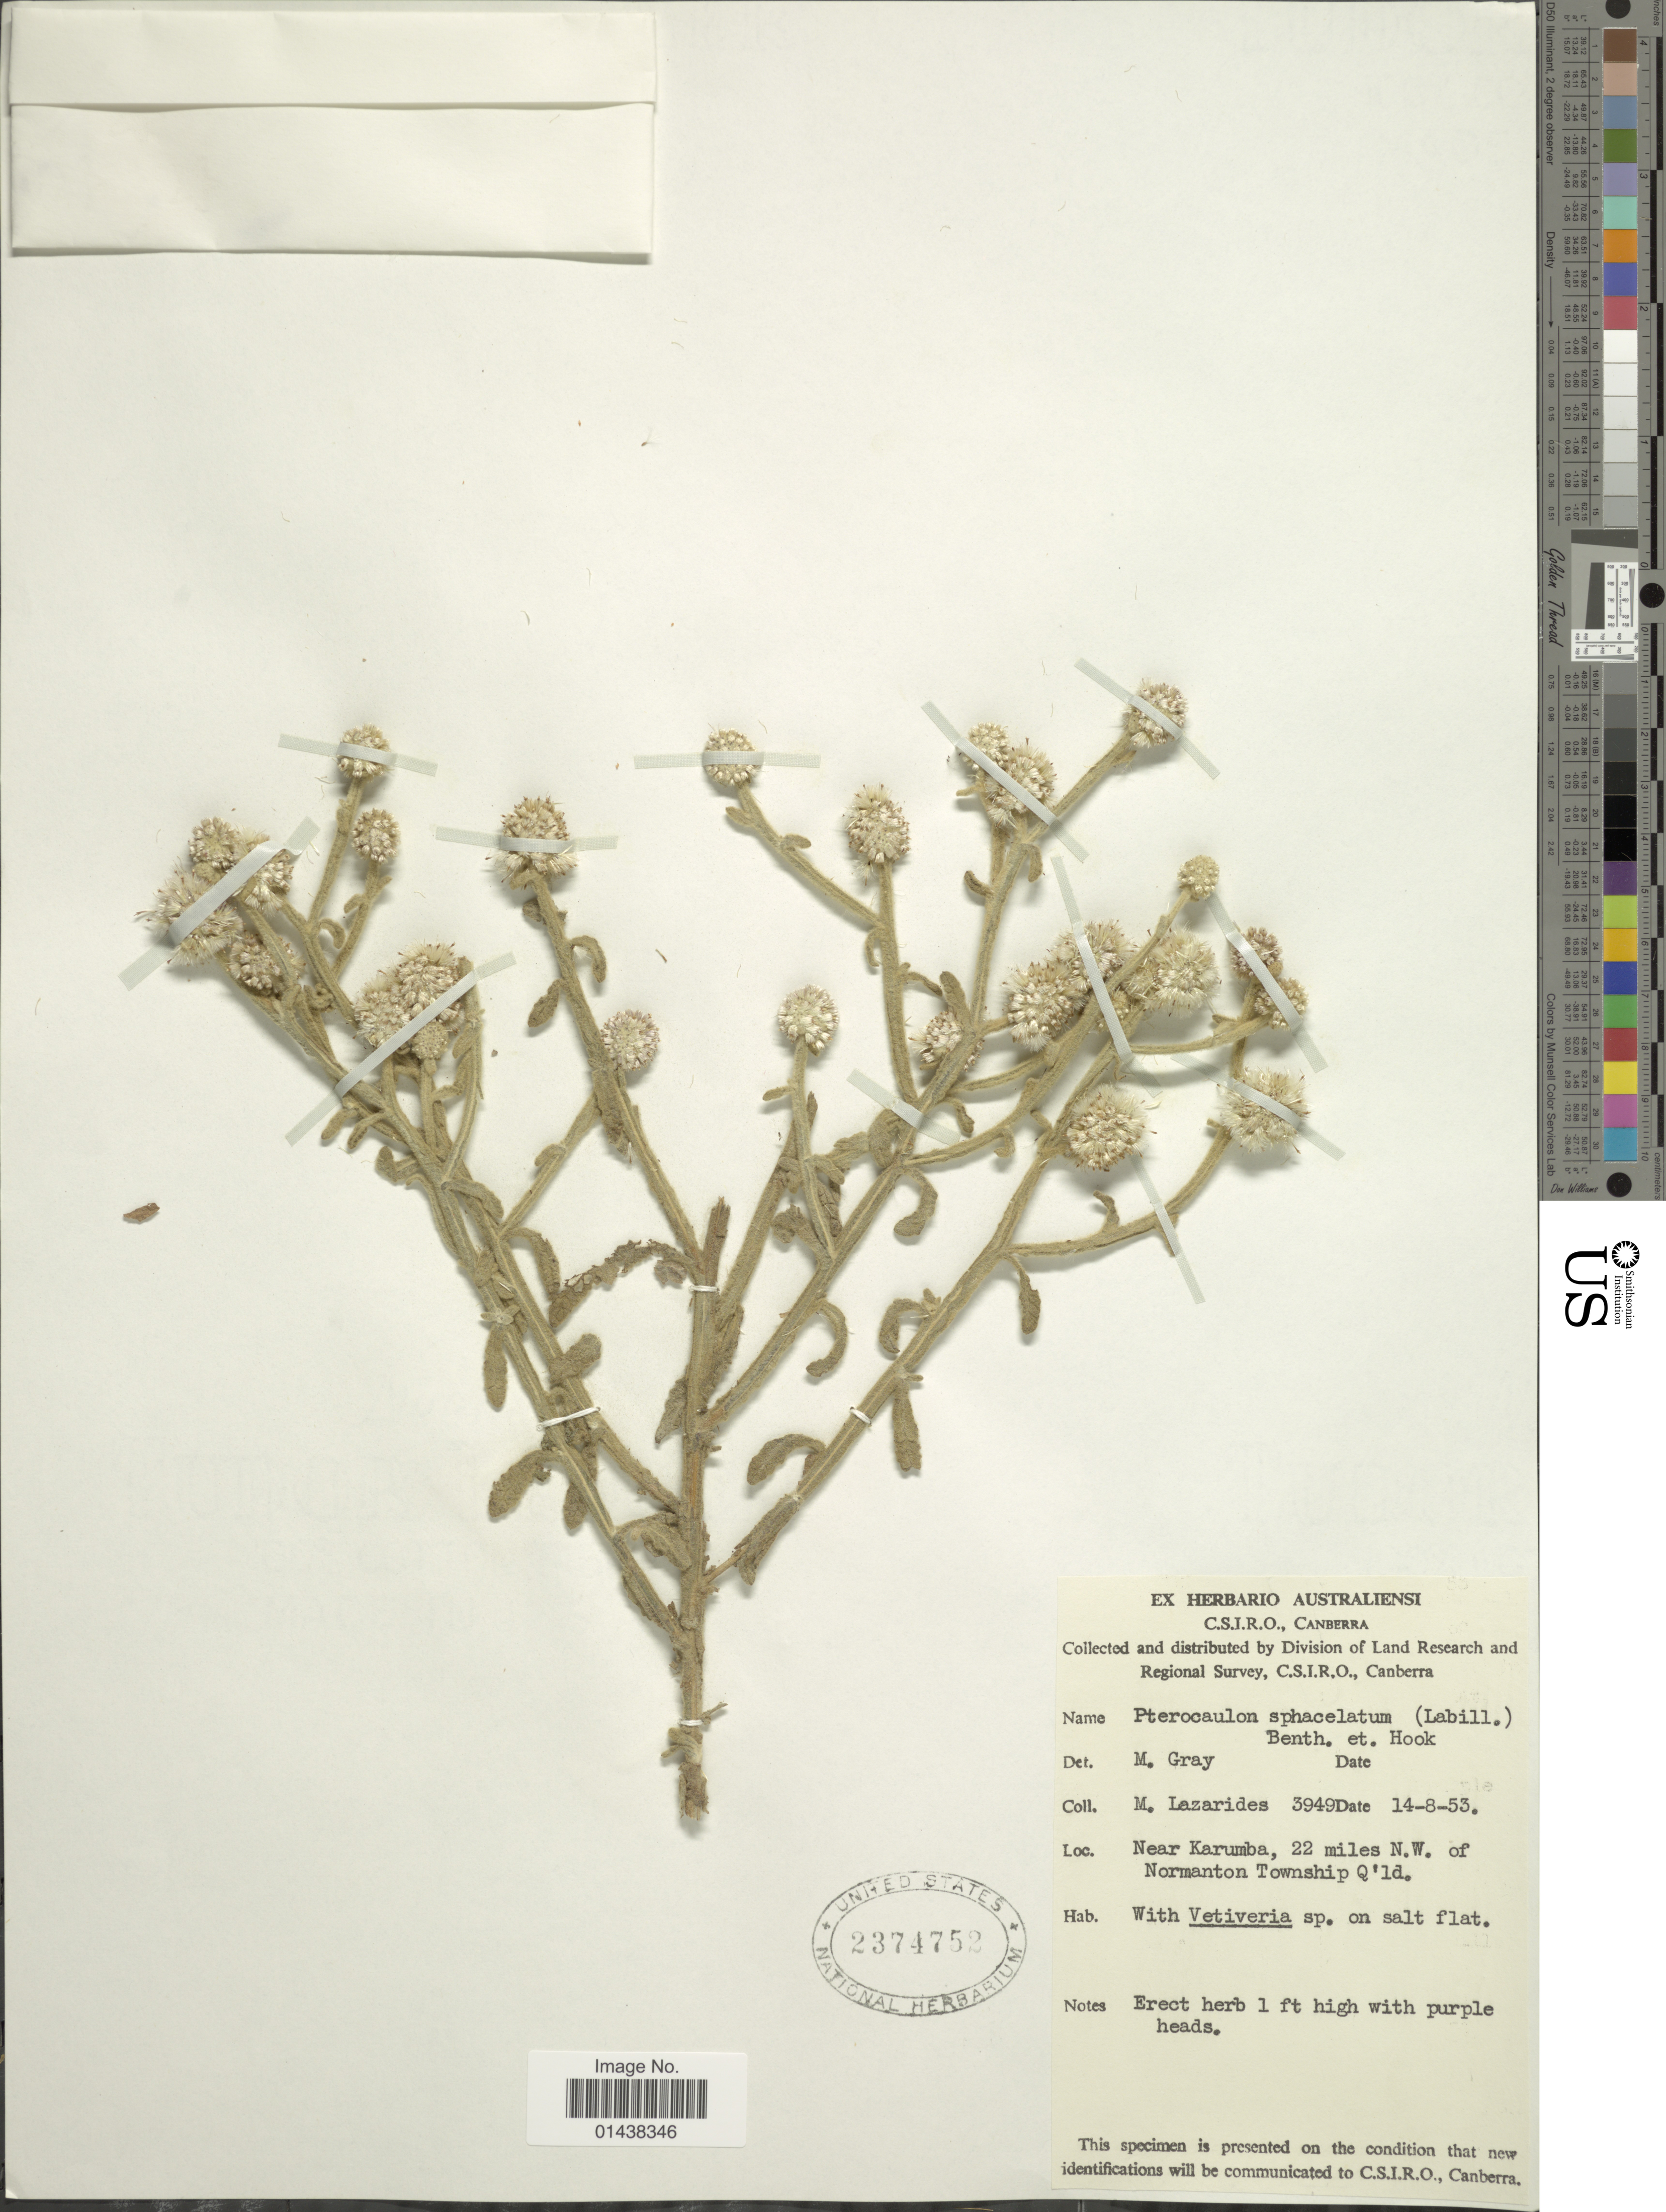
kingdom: Plantae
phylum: Tracheophyta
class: Magnoliopsida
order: Asterales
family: Asteraceae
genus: Pterocaulon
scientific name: Pterocaulon sphacelatum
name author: (Labill.) F. Muell.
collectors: M. Lazarides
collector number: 3949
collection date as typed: Transcribed d/m/y: 14/8/53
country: Australia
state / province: Queensland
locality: Near Karumba, 22 miles N.W. of Normanton Township Q'ld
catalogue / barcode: US 2374752